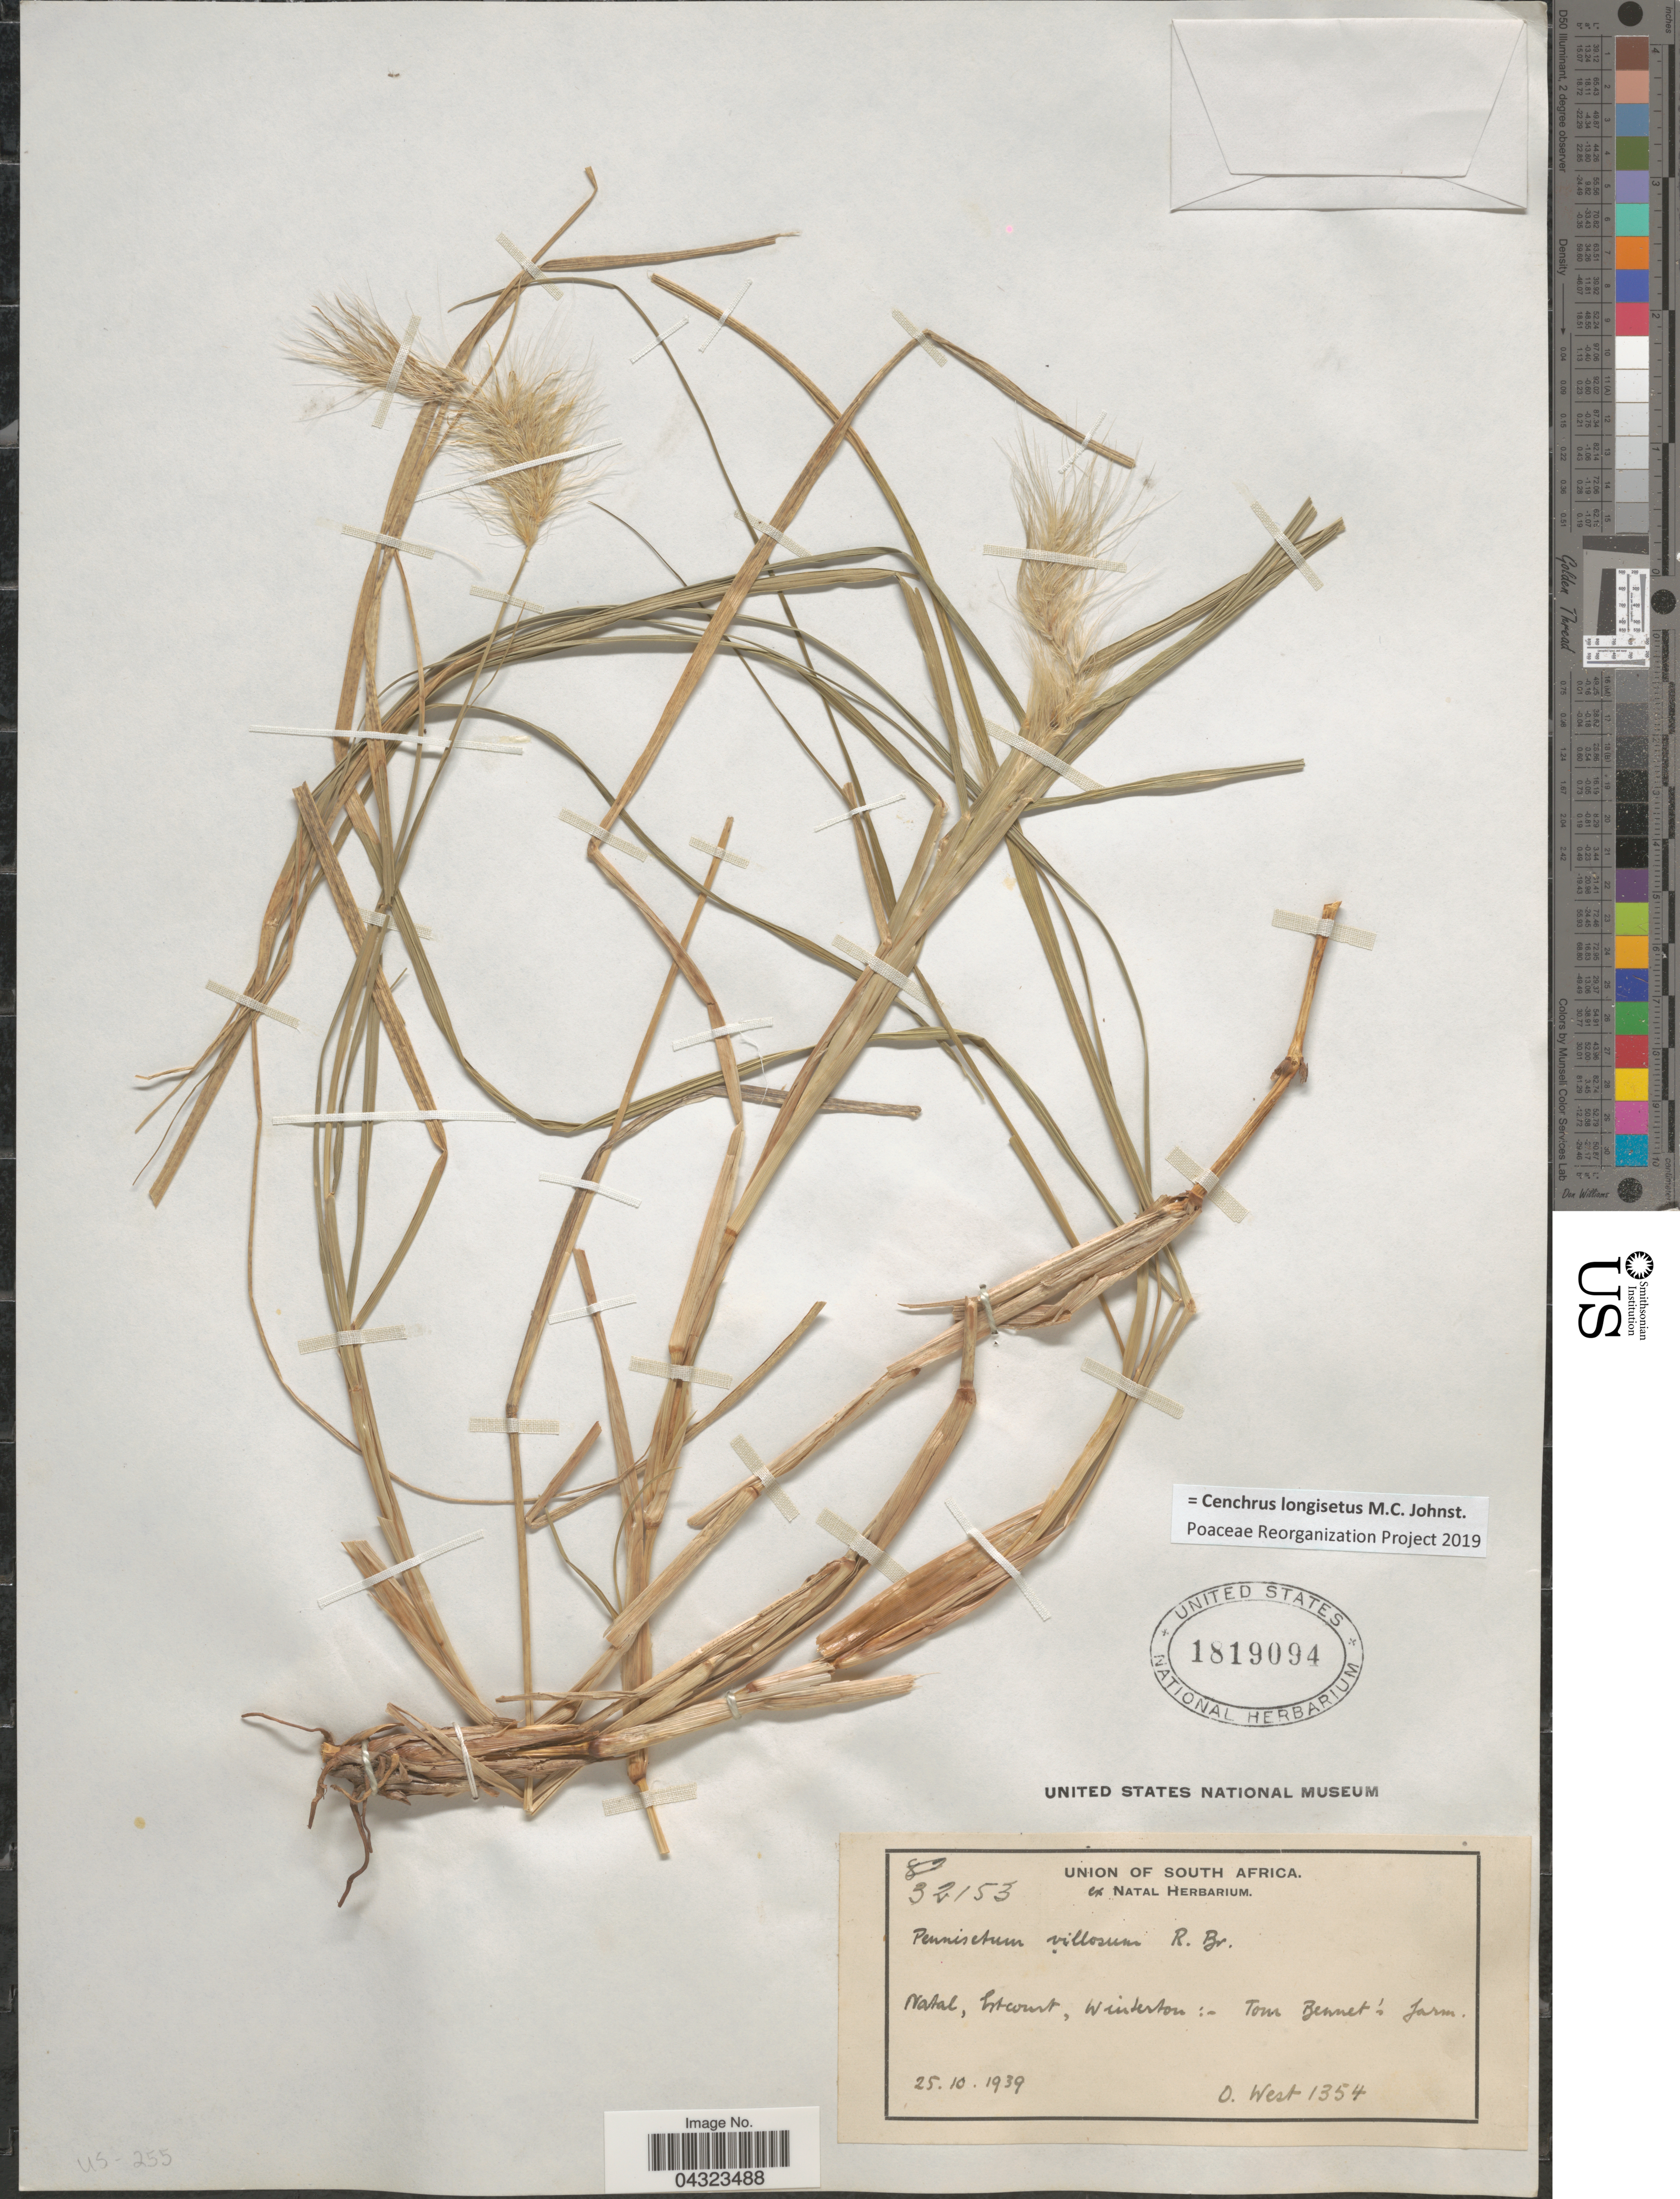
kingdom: Plantae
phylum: Tracheophyta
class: Liliopsida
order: Poales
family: Poaceae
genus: Cenchrus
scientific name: Cenchrus longisetus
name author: M.C. Johnst.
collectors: O. West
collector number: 1354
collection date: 1939-10-25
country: South Africa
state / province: KwaZulu-Natal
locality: Union of South Africa. Natal, Estcourt, Winterton: Tom Bennet farm.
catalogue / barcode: US 1819094